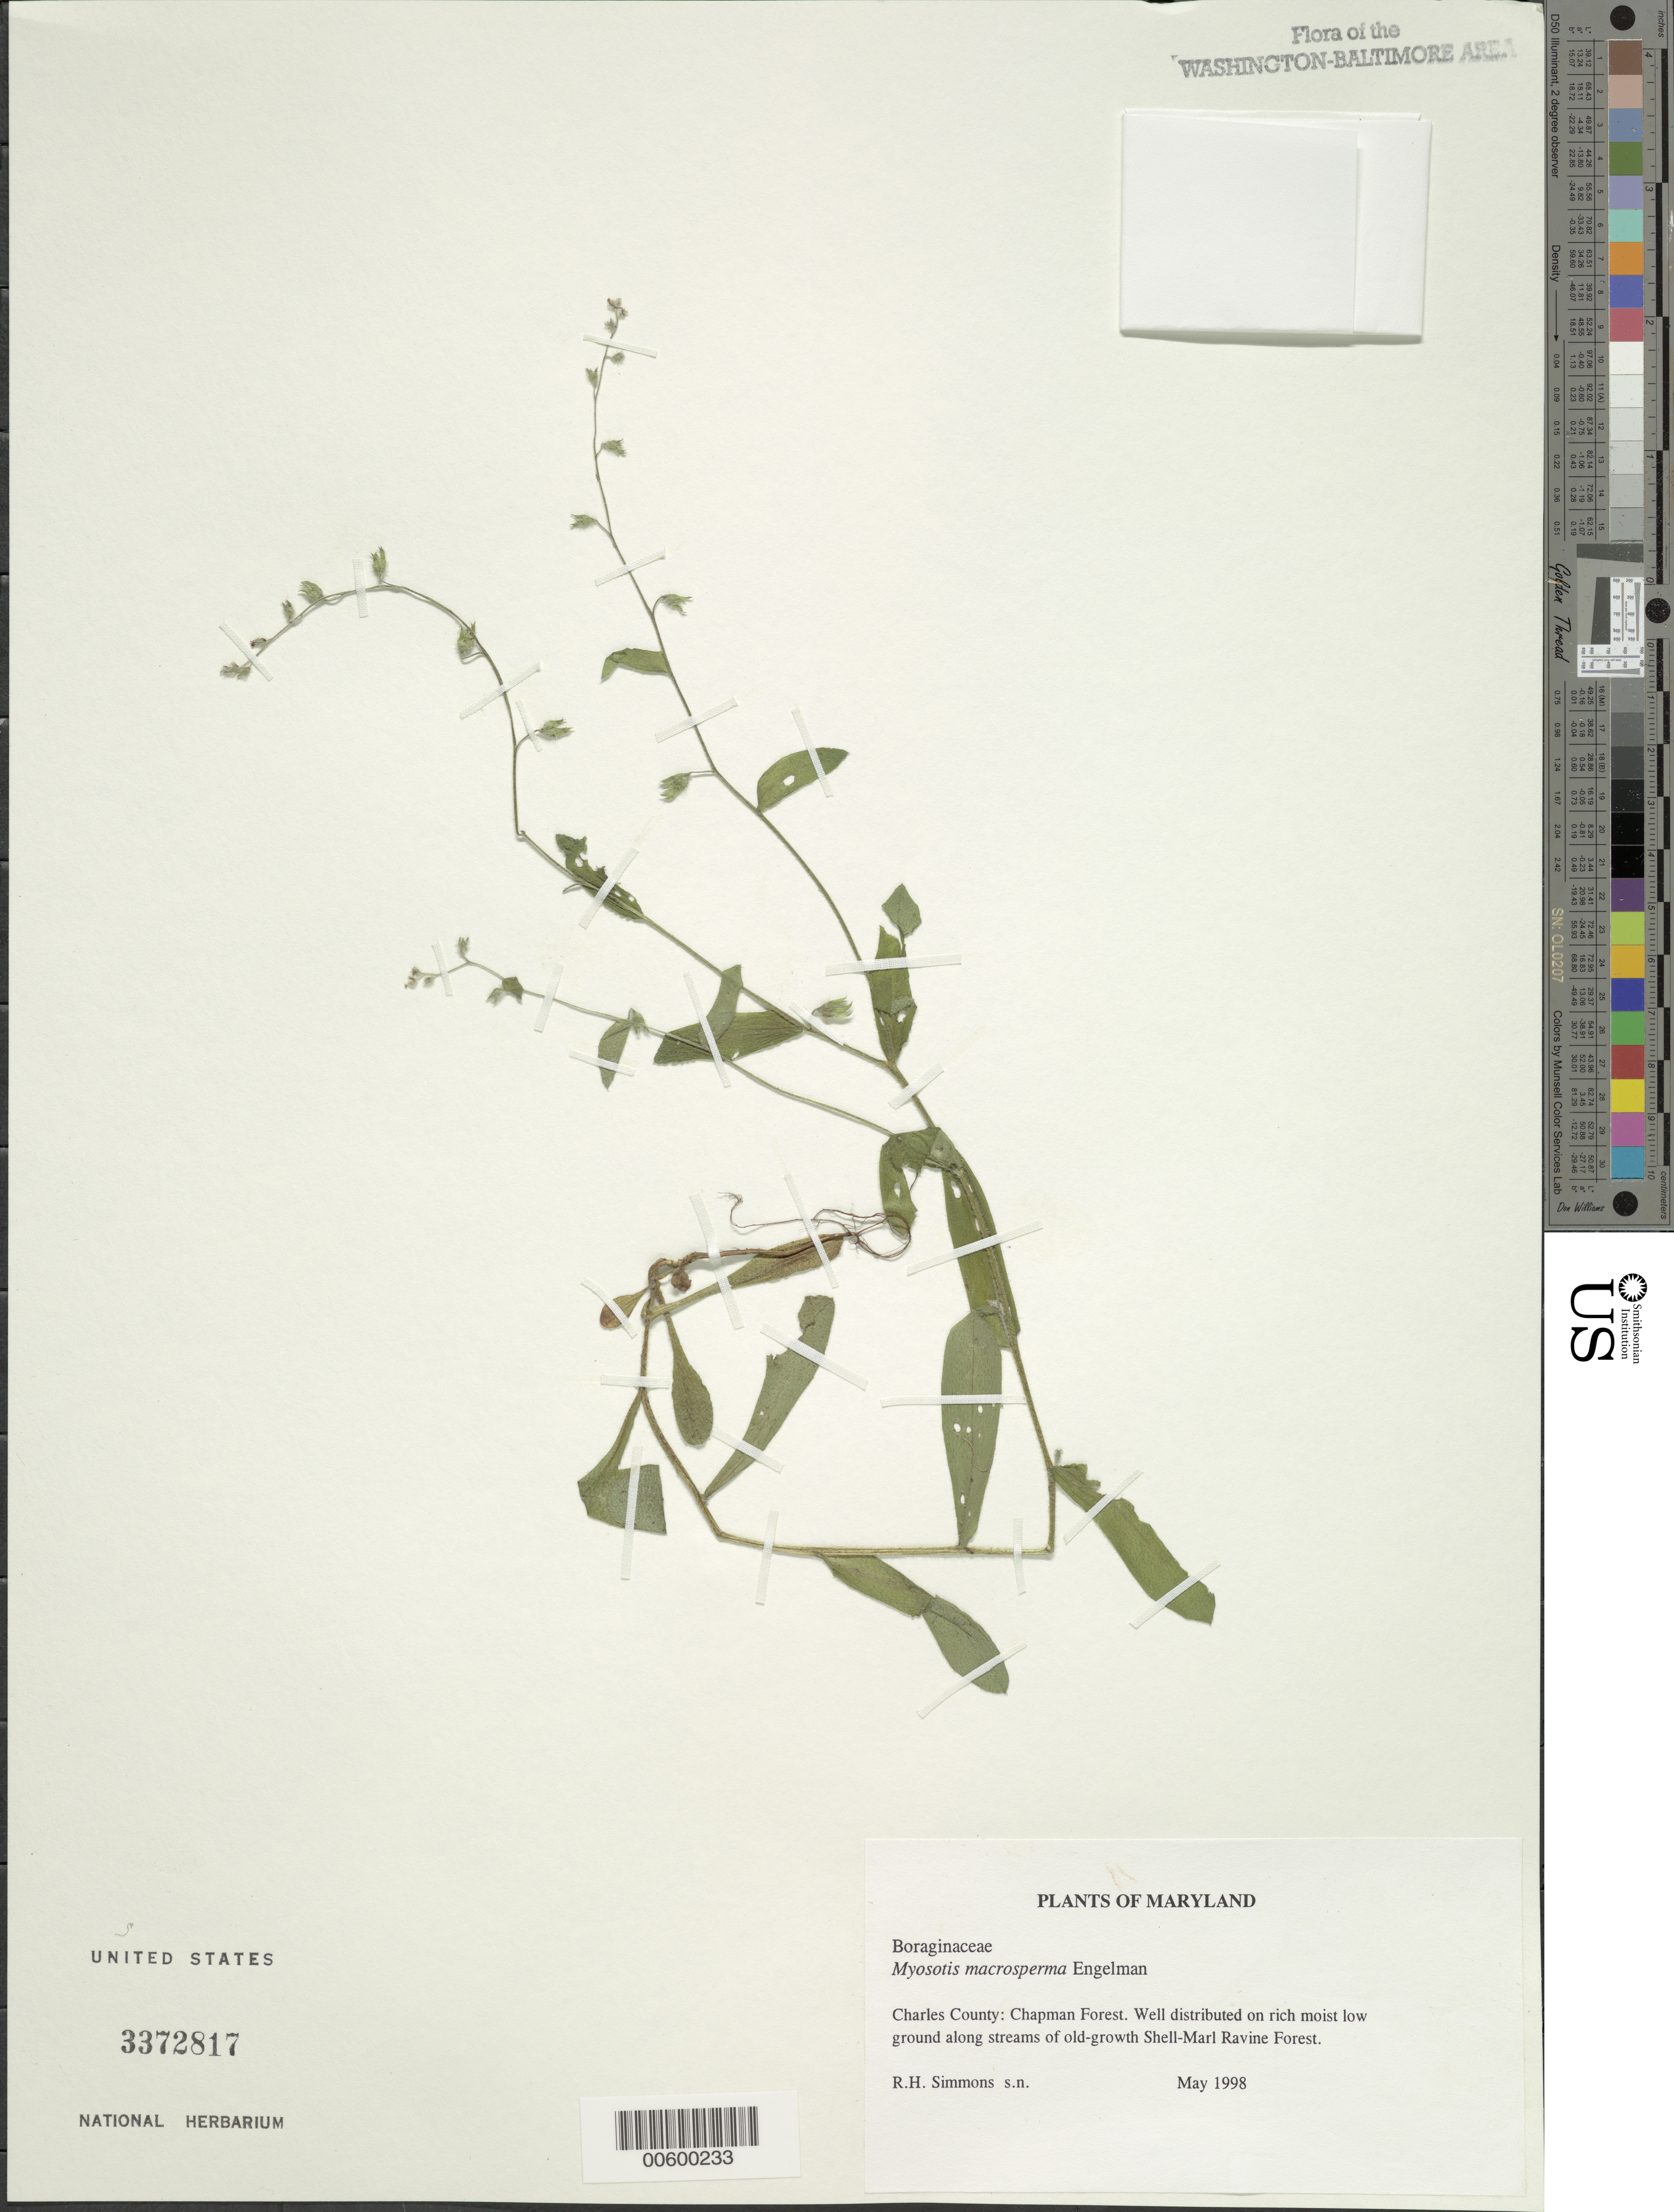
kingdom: Plantae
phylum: Tracheophyta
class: Magnoliopsida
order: Boraginales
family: Boraginaceae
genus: Myosotis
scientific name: Myosotis macrosperma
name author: Engelm.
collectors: R. H. Simmons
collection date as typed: May 1998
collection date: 1998-05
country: United States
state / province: Maryland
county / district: Charles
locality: Chapman Forest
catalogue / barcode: US 3372817